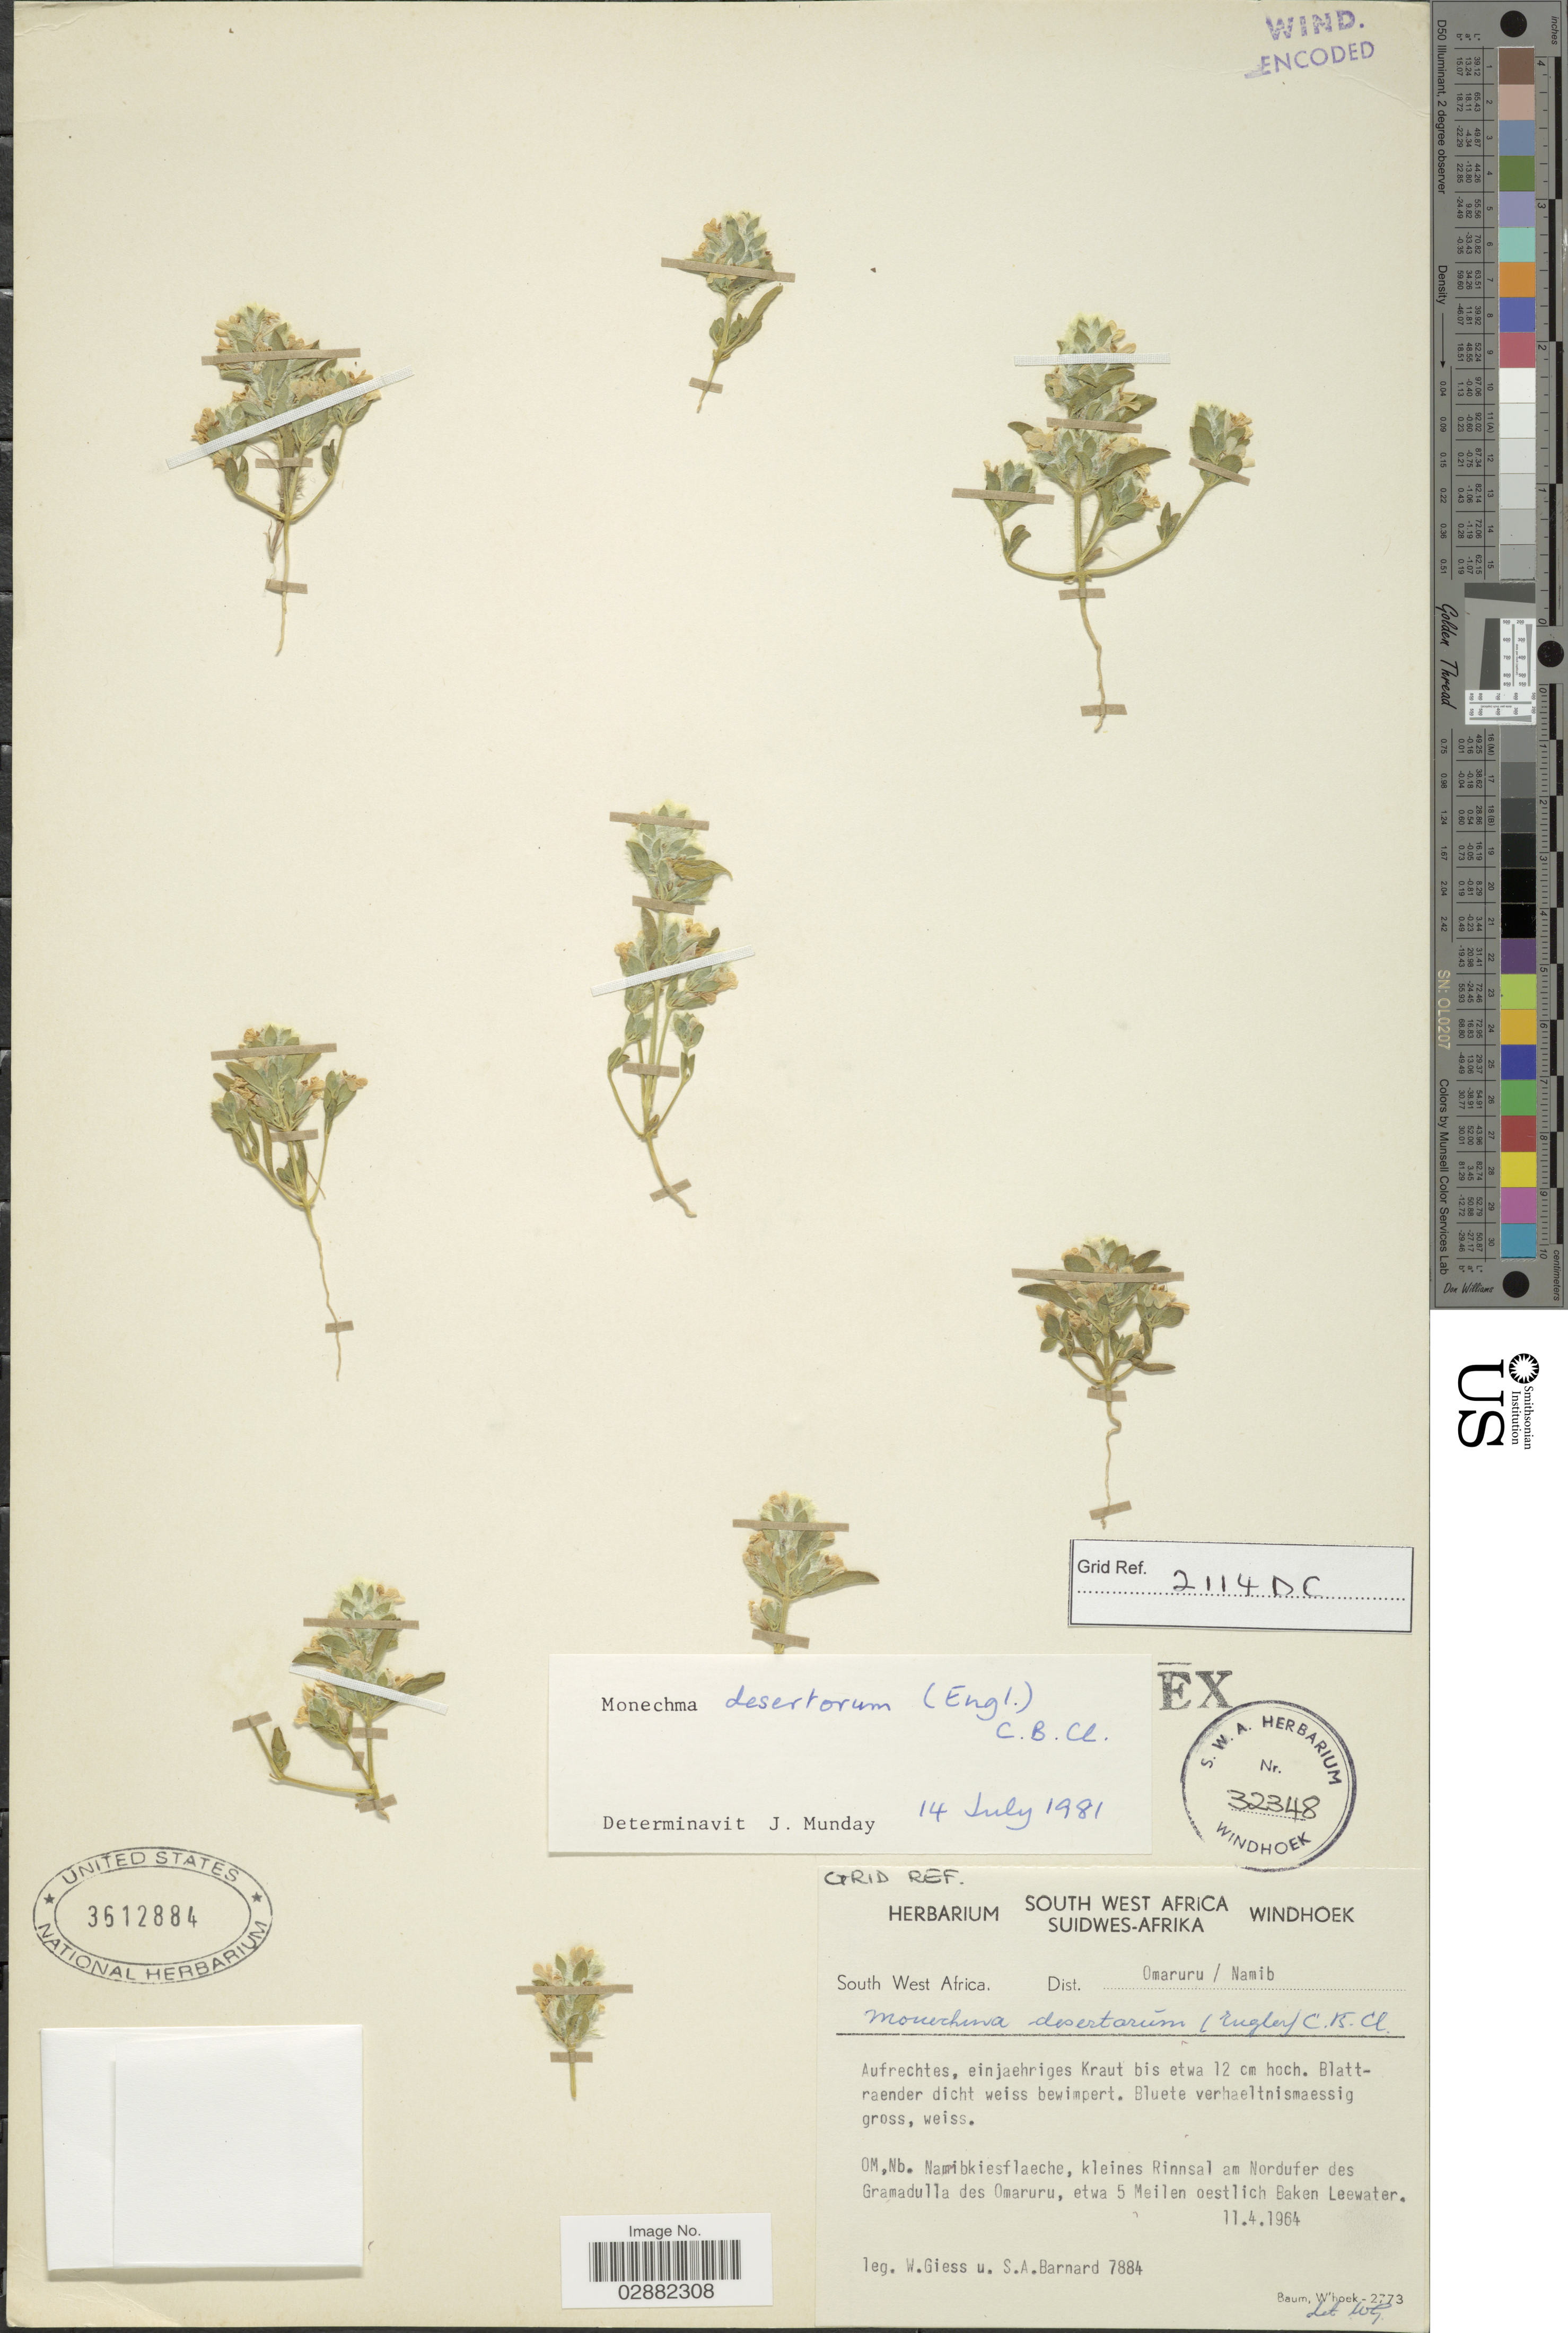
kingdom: Plantae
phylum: Tracheophyta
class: Magnoliopsida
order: Lamiales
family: Acanthaceae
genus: Justicia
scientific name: Justicia desertorum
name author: Engl.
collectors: W. Giess & S. Barnard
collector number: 7884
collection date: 1964-04-11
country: Namibia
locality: South West Africa. Dist. Omaruru / Namib. Om, Nb. Namibkiesflaeche, kleines Rinnsal am Nordufer des Gramadulla des Omaruru, etwa 5 Meilen oestlich Baken Leewater.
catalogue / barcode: US 3512884